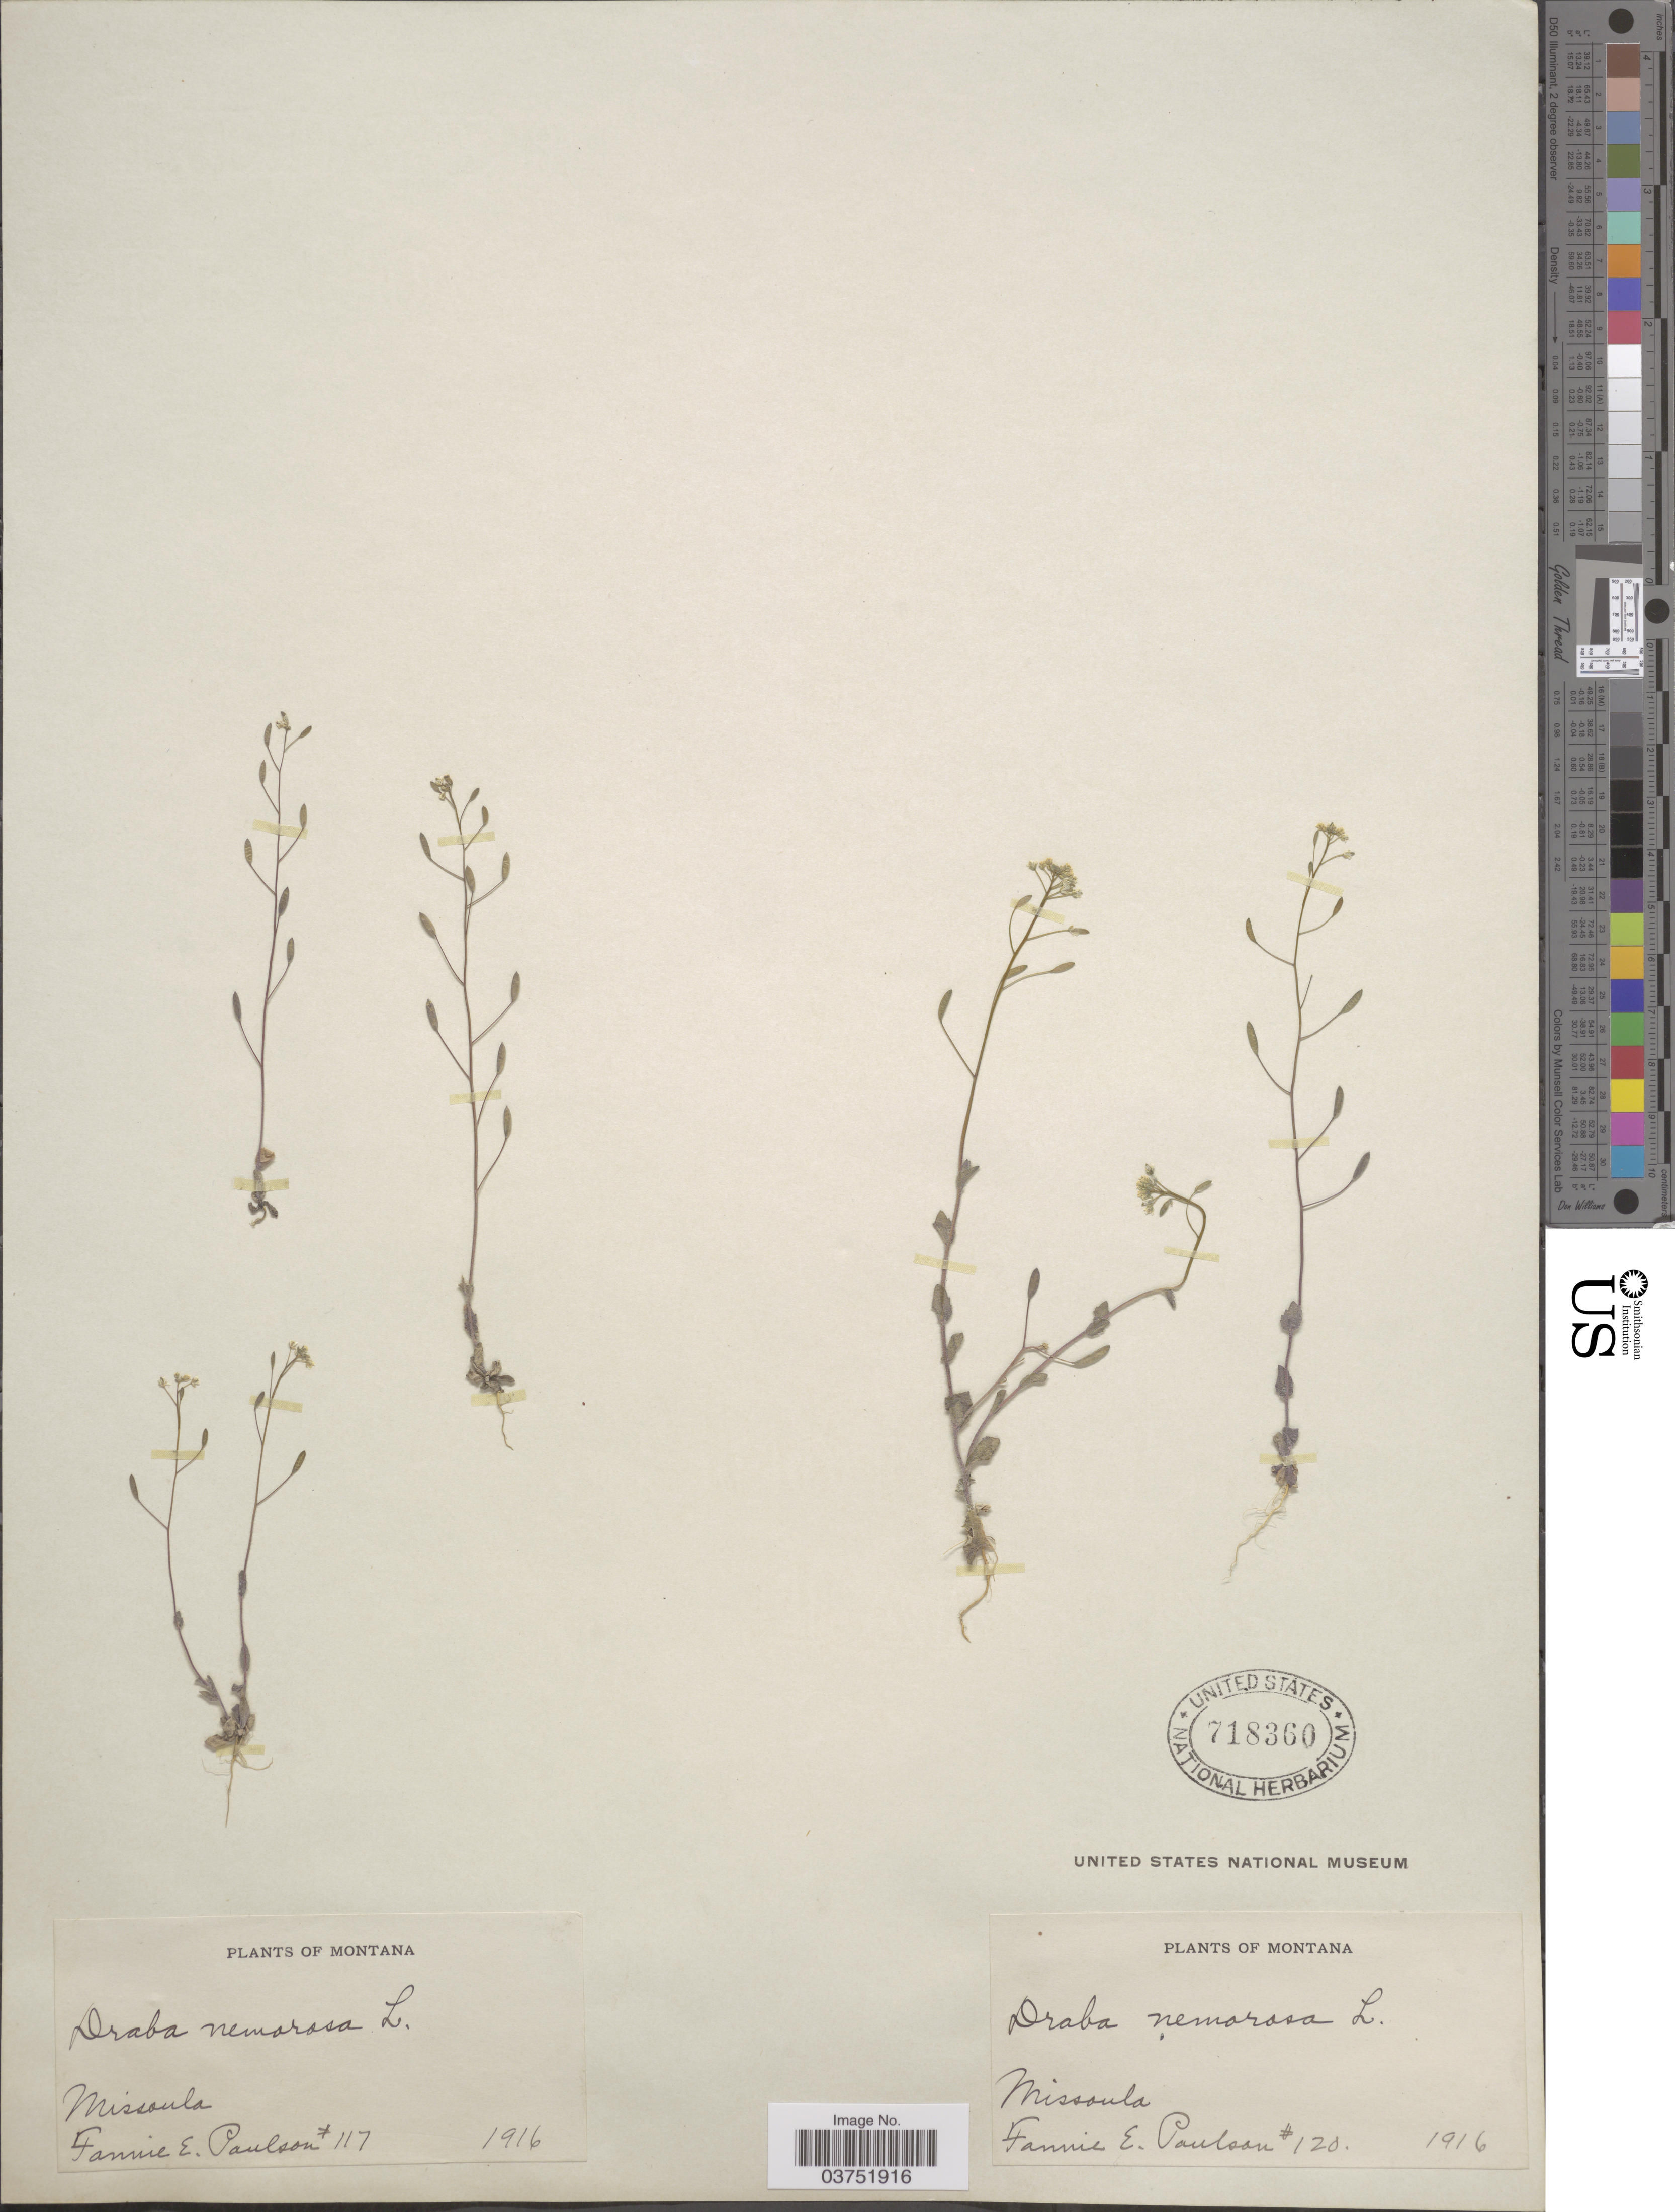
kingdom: Plantae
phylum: Tracheophyta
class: Magnoliopsida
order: Brassicales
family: Brassicaceae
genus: Draba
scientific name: Draba nemorosa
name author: L.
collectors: F. Paulson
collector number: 117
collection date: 1916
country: United States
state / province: Montana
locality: Missoula.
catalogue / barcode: US 718360